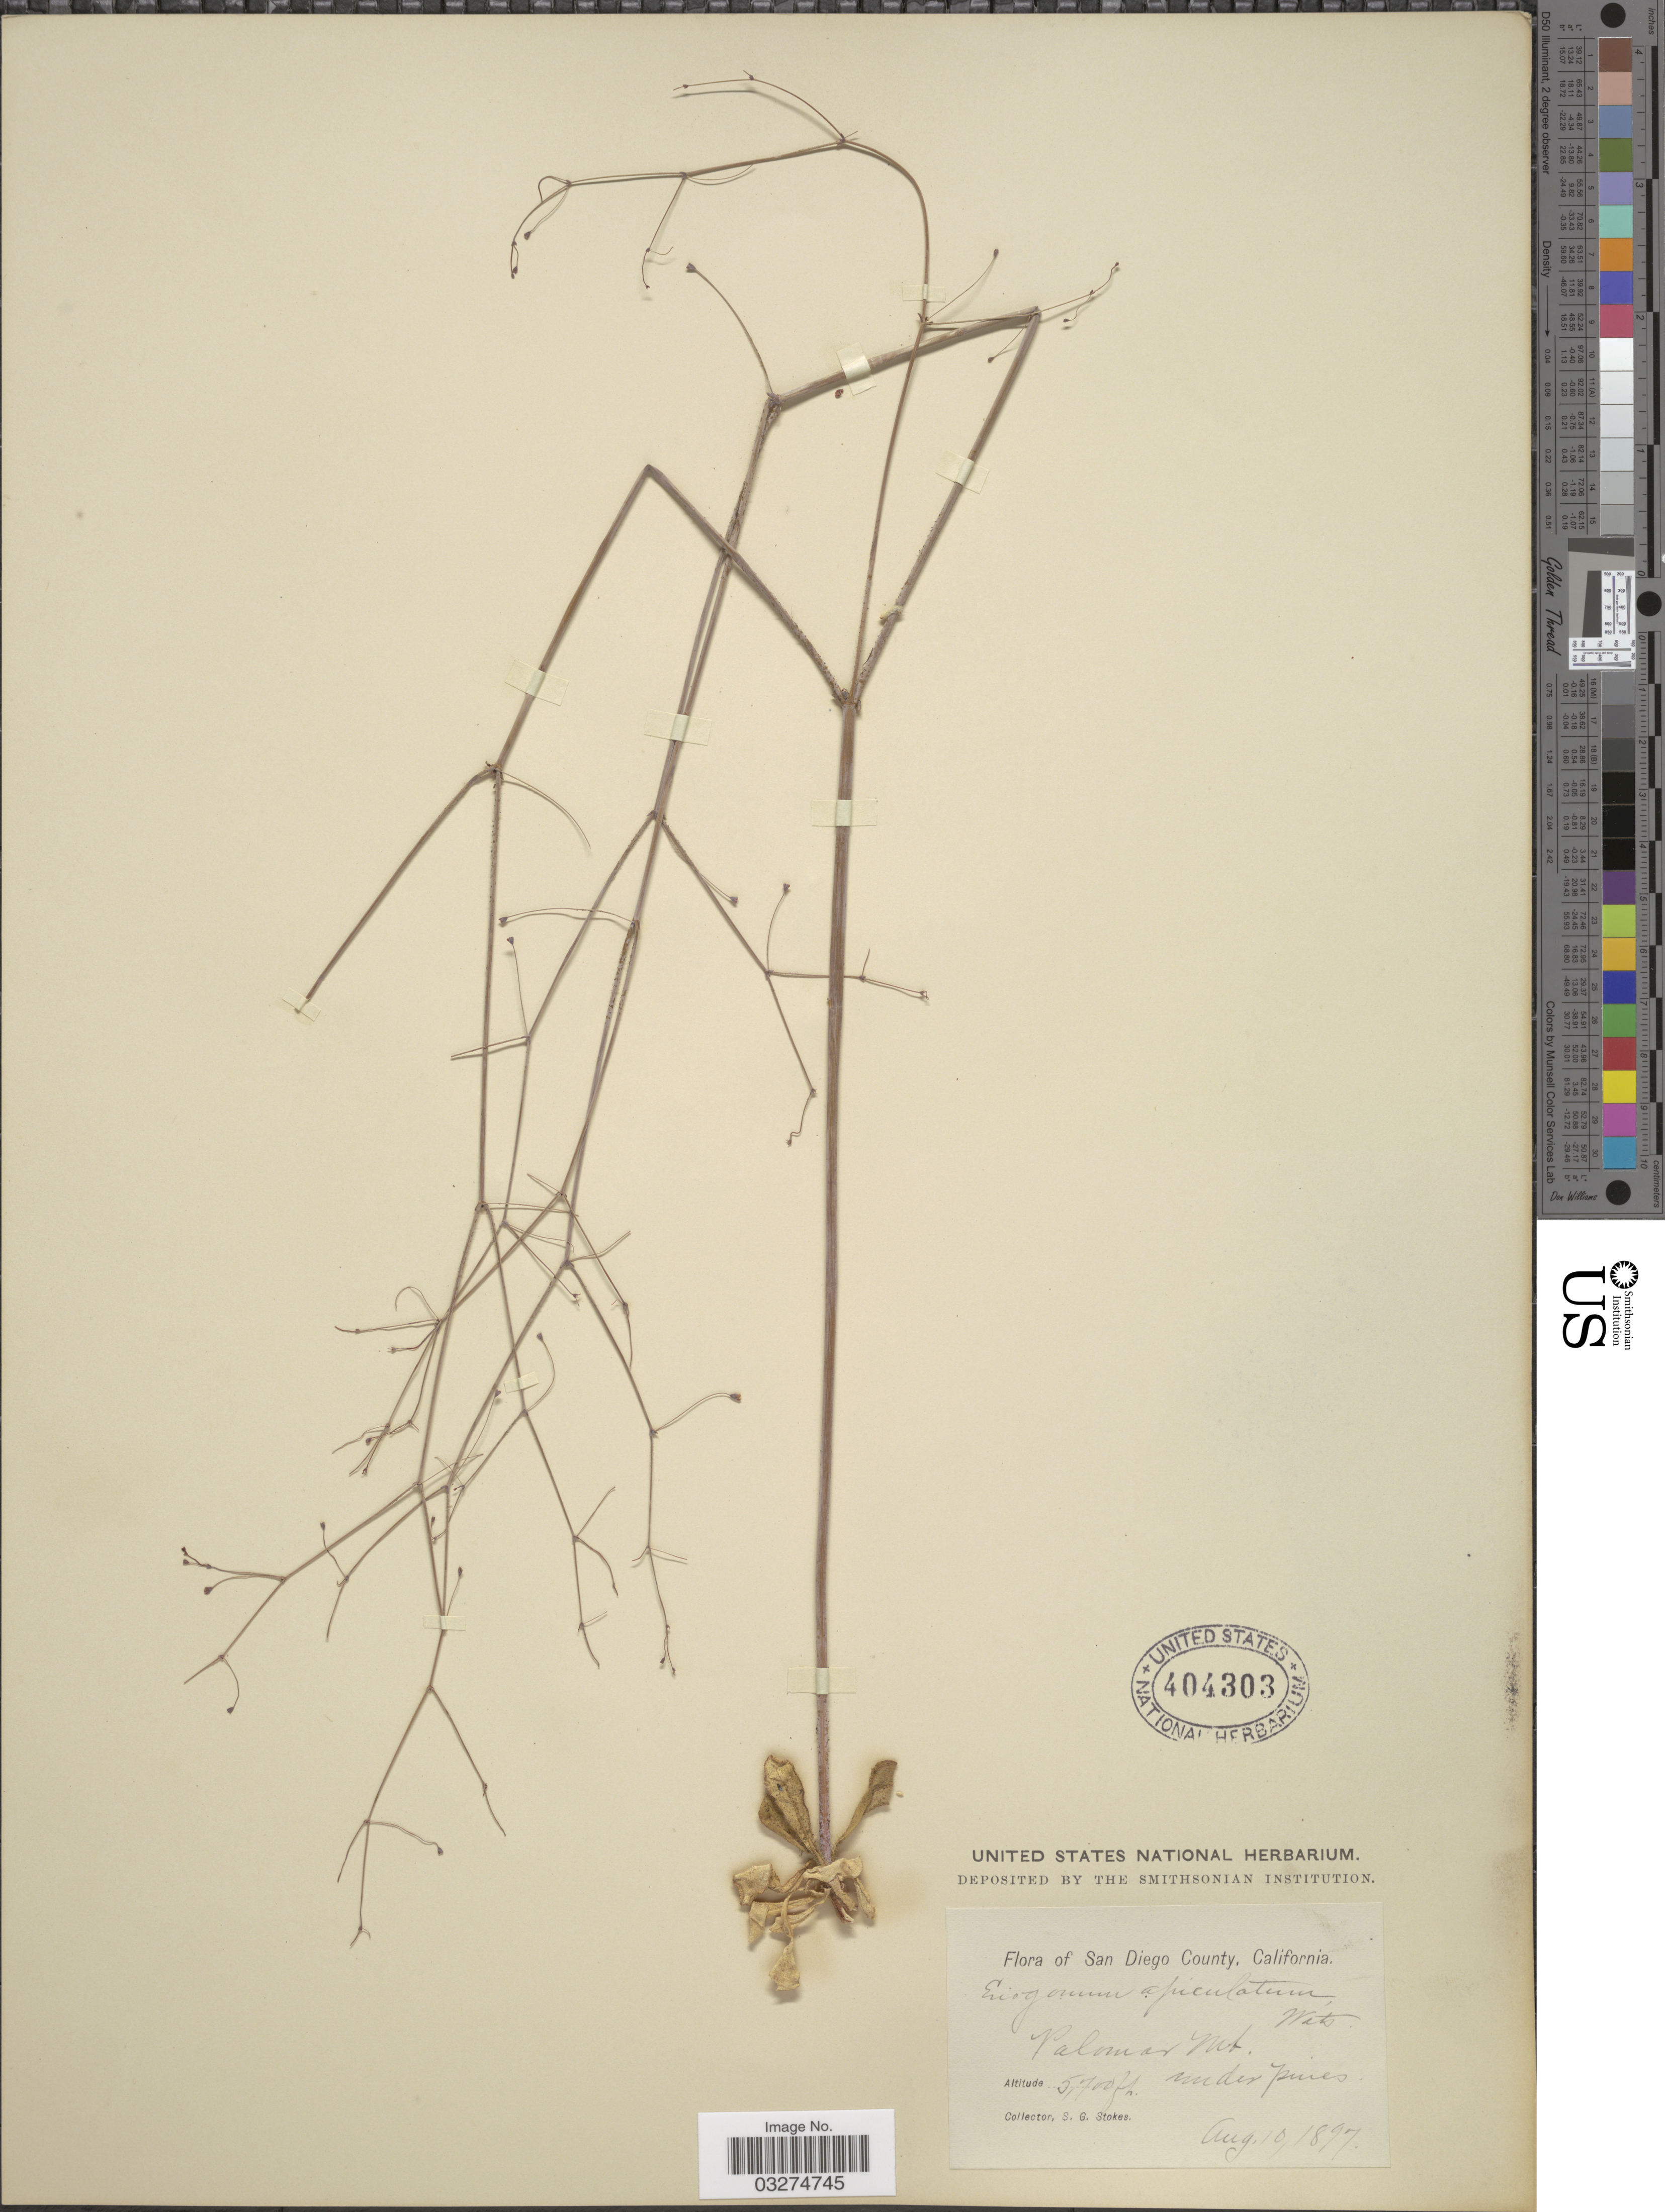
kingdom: Plantae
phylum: Tracheophyta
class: Magnoliopsida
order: Caryophyllales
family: Polygonaceae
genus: Eriogonum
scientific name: Eriogonum apiculatum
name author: S. Watson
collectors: S. G. Stokes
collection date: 1897-08-10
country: United States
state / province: California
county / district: San Diego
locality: San Diego County. Palomar Mt.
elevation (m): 1737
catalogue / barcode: US 404303